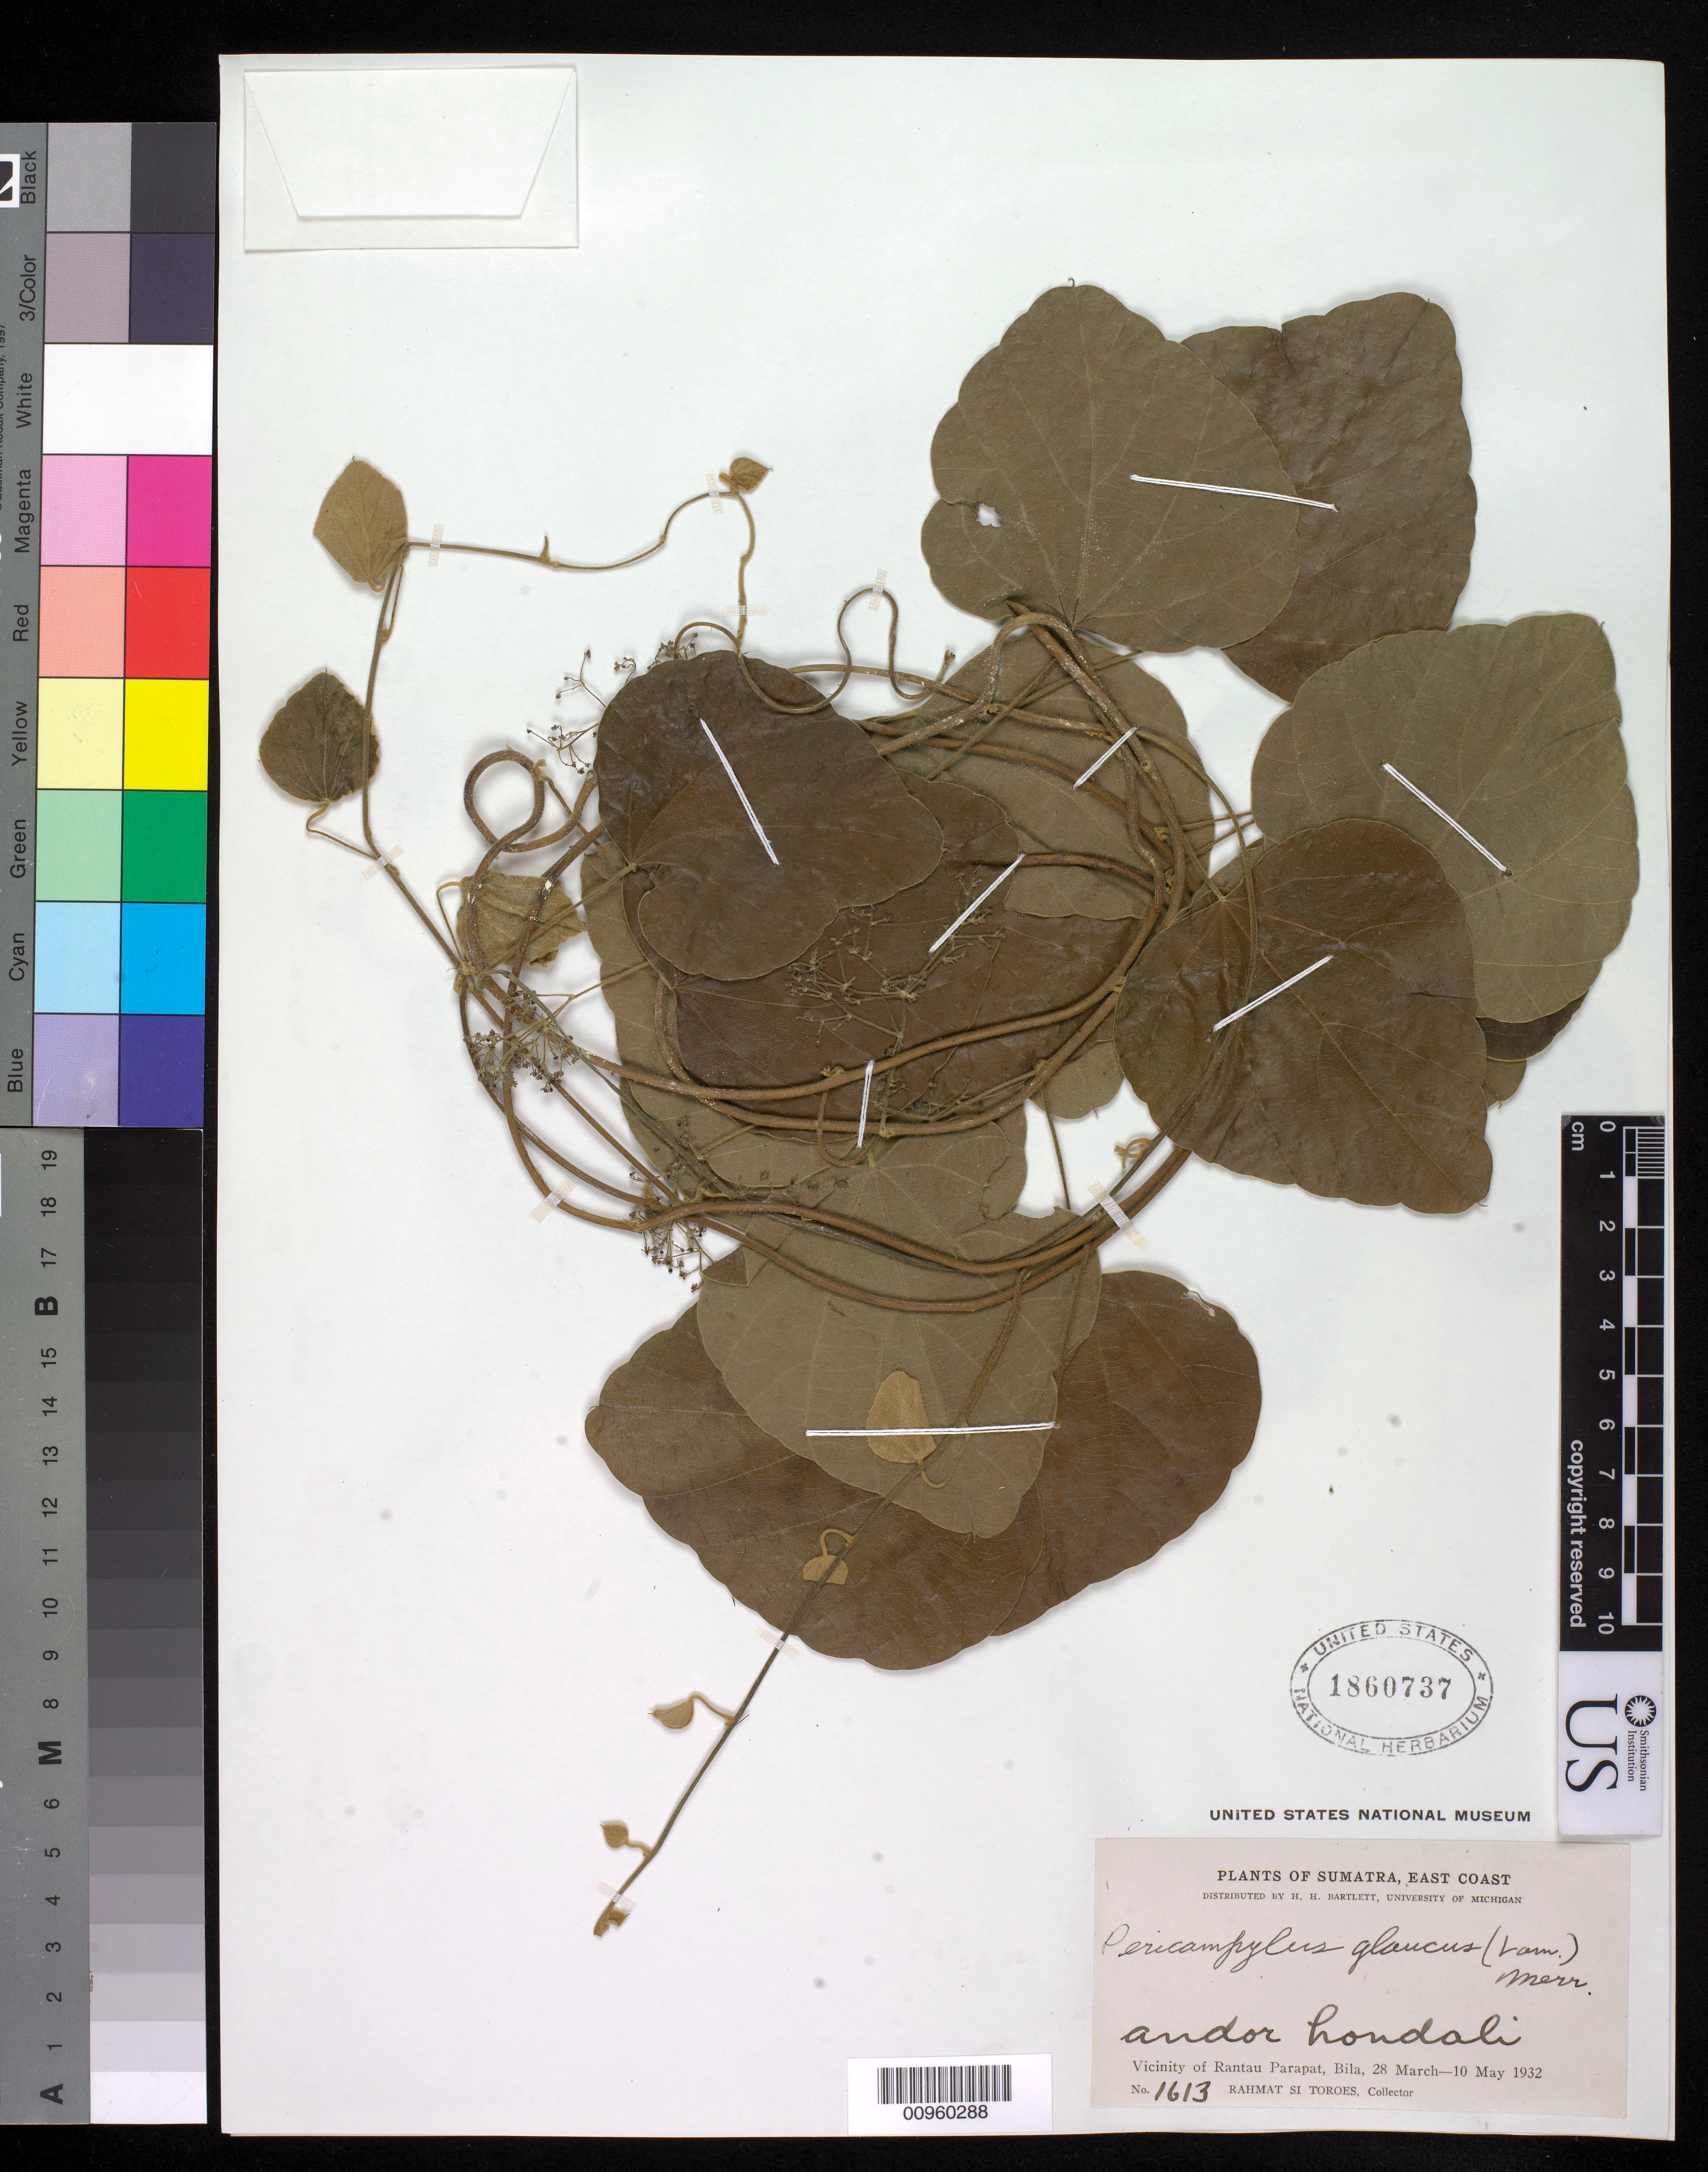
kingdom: Plantae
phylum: Tracheophyta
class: Magnoliopsida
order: Ranunculales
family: Menispermaceae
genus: Pericampylus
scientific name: Pericampylus glaucus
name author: (Lam.) Merr.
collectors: Rahmat Si Boeea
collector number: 1613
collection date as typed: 28 Mar 1932 to 10 May 1932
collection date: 1932-03-28/1932-05-10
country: Indonesia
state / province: Sumatra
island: Sumatra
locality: East Coast, Vicinity of Rantau Parapet Bila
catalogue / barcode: US 1860737